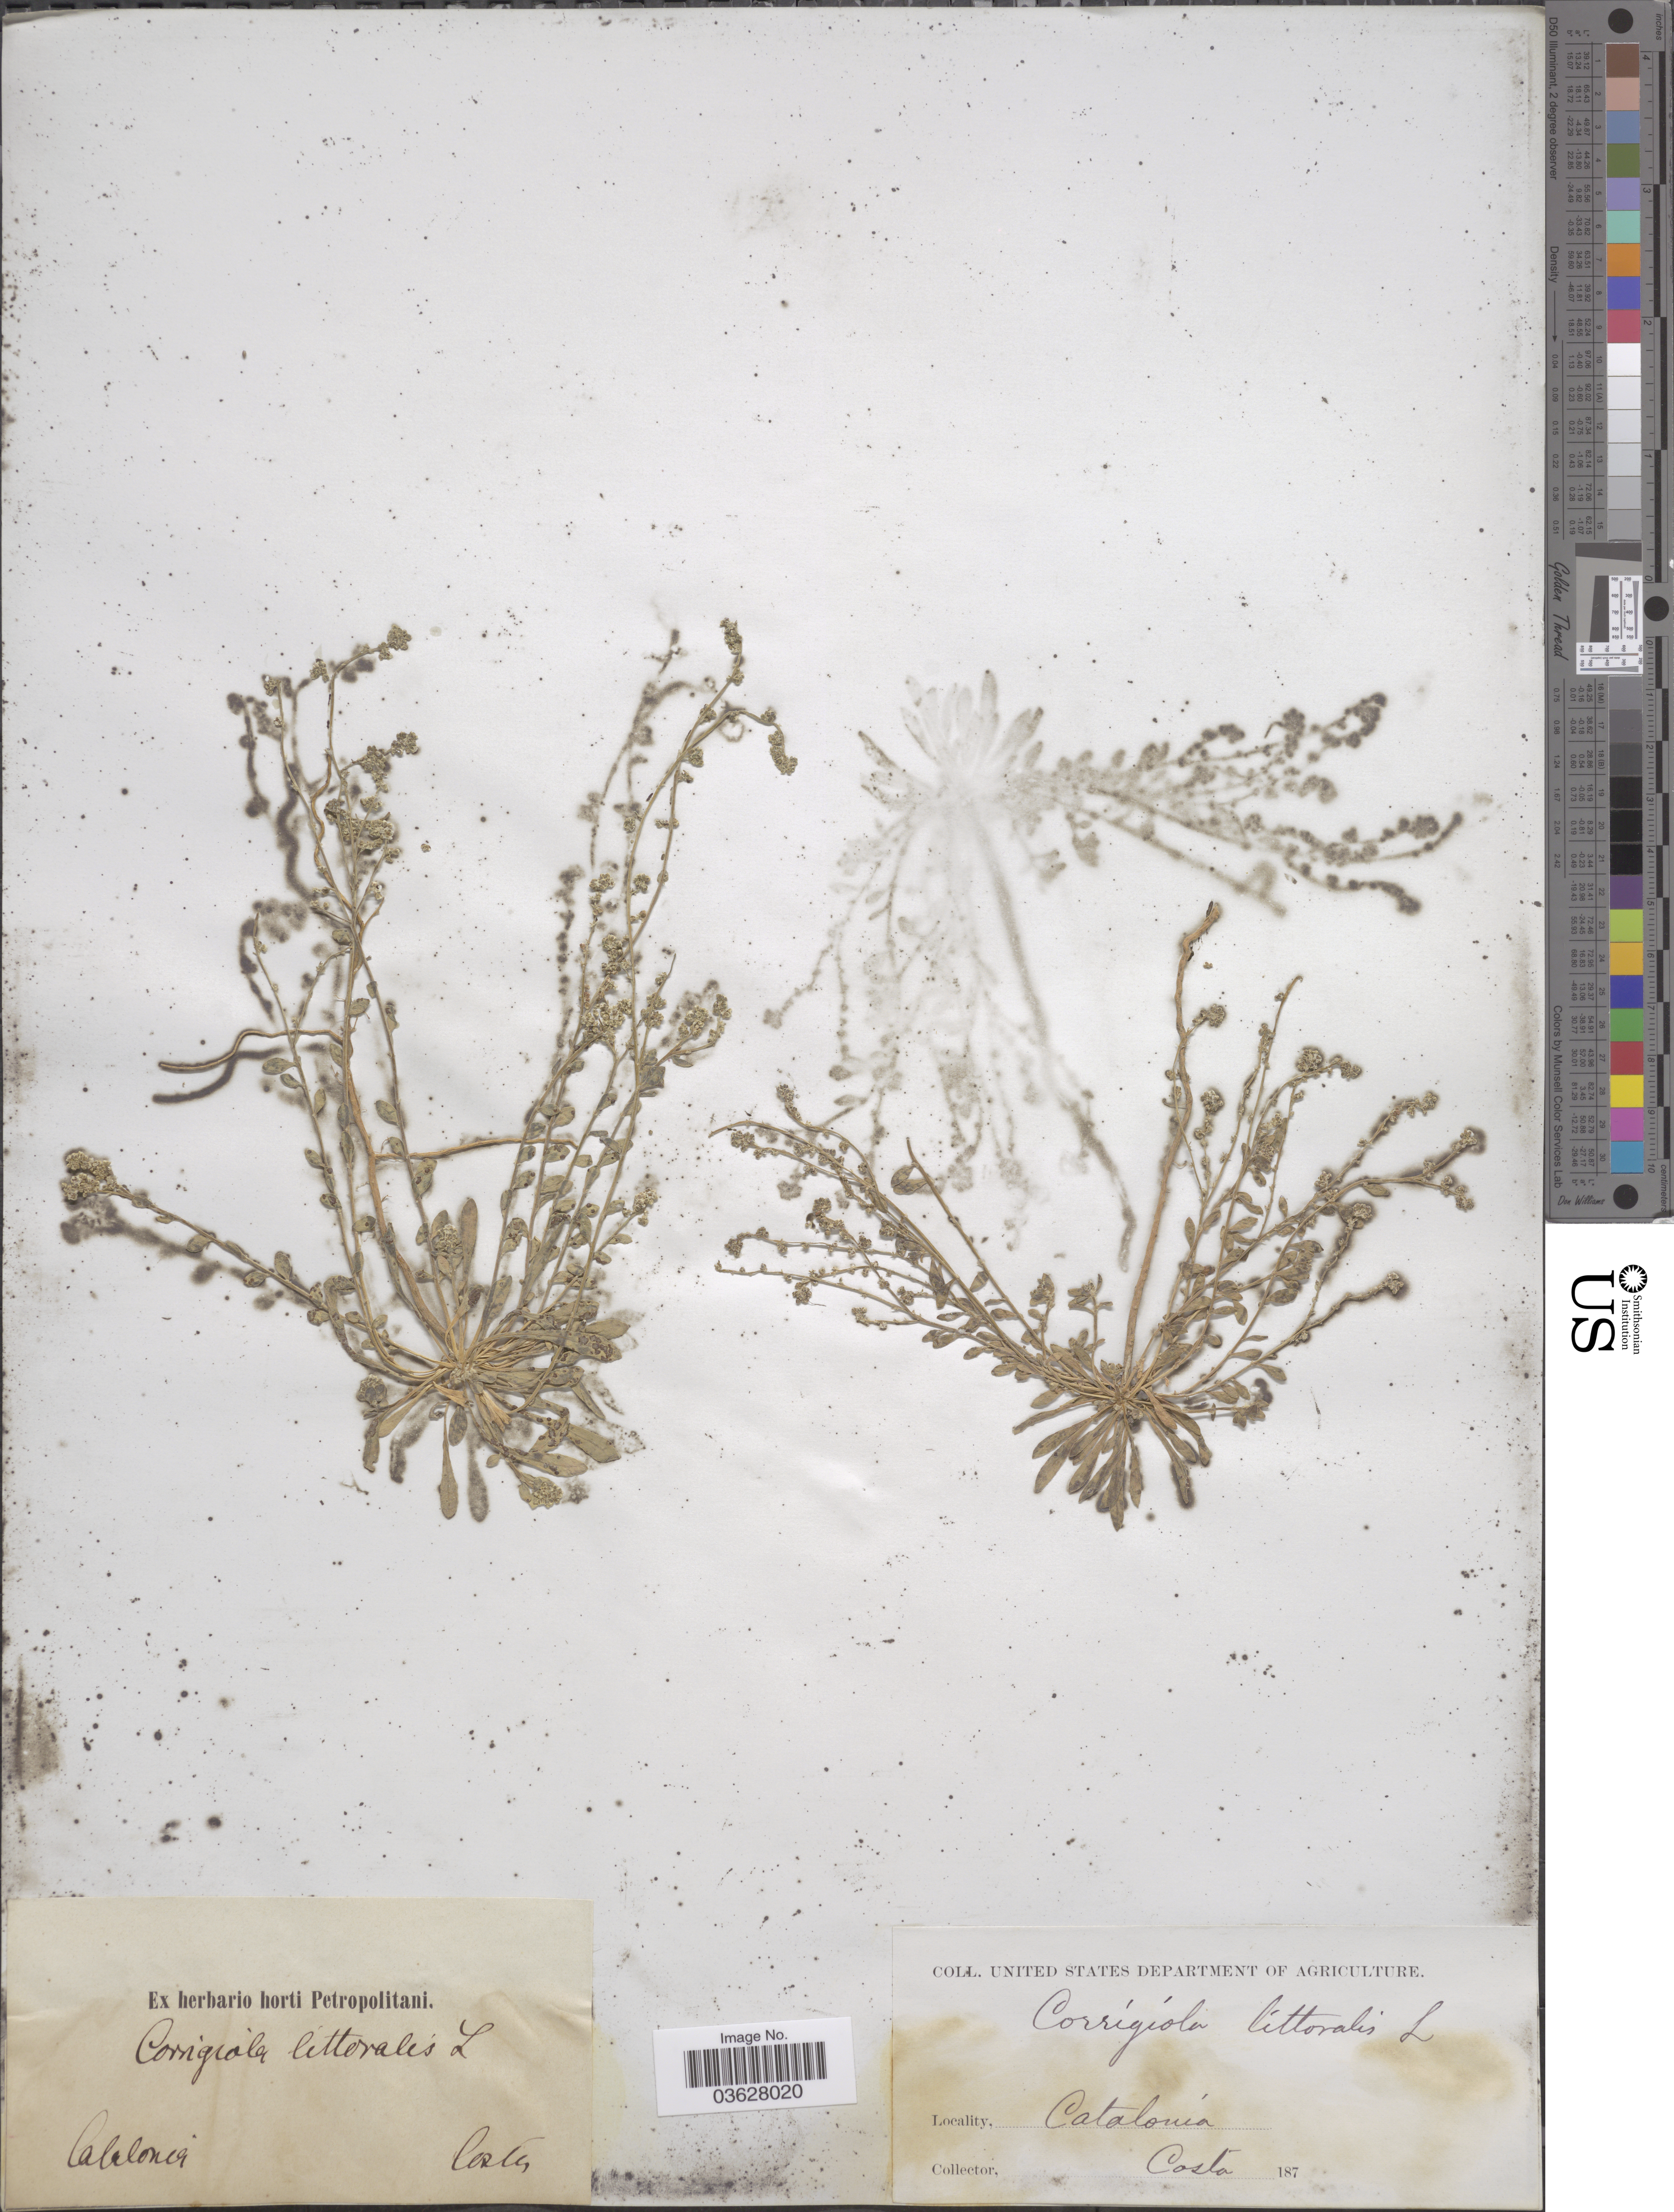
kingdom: Plantae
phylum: Tracheophyta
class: Magnoliopsida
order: Caryophyllales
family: Caryophyllaceae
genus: Corrigiola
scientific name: Corrigiola litoralis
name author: L.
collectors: -. Costa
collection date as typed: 187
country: Spain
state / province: Catalunya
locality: Catalonia.